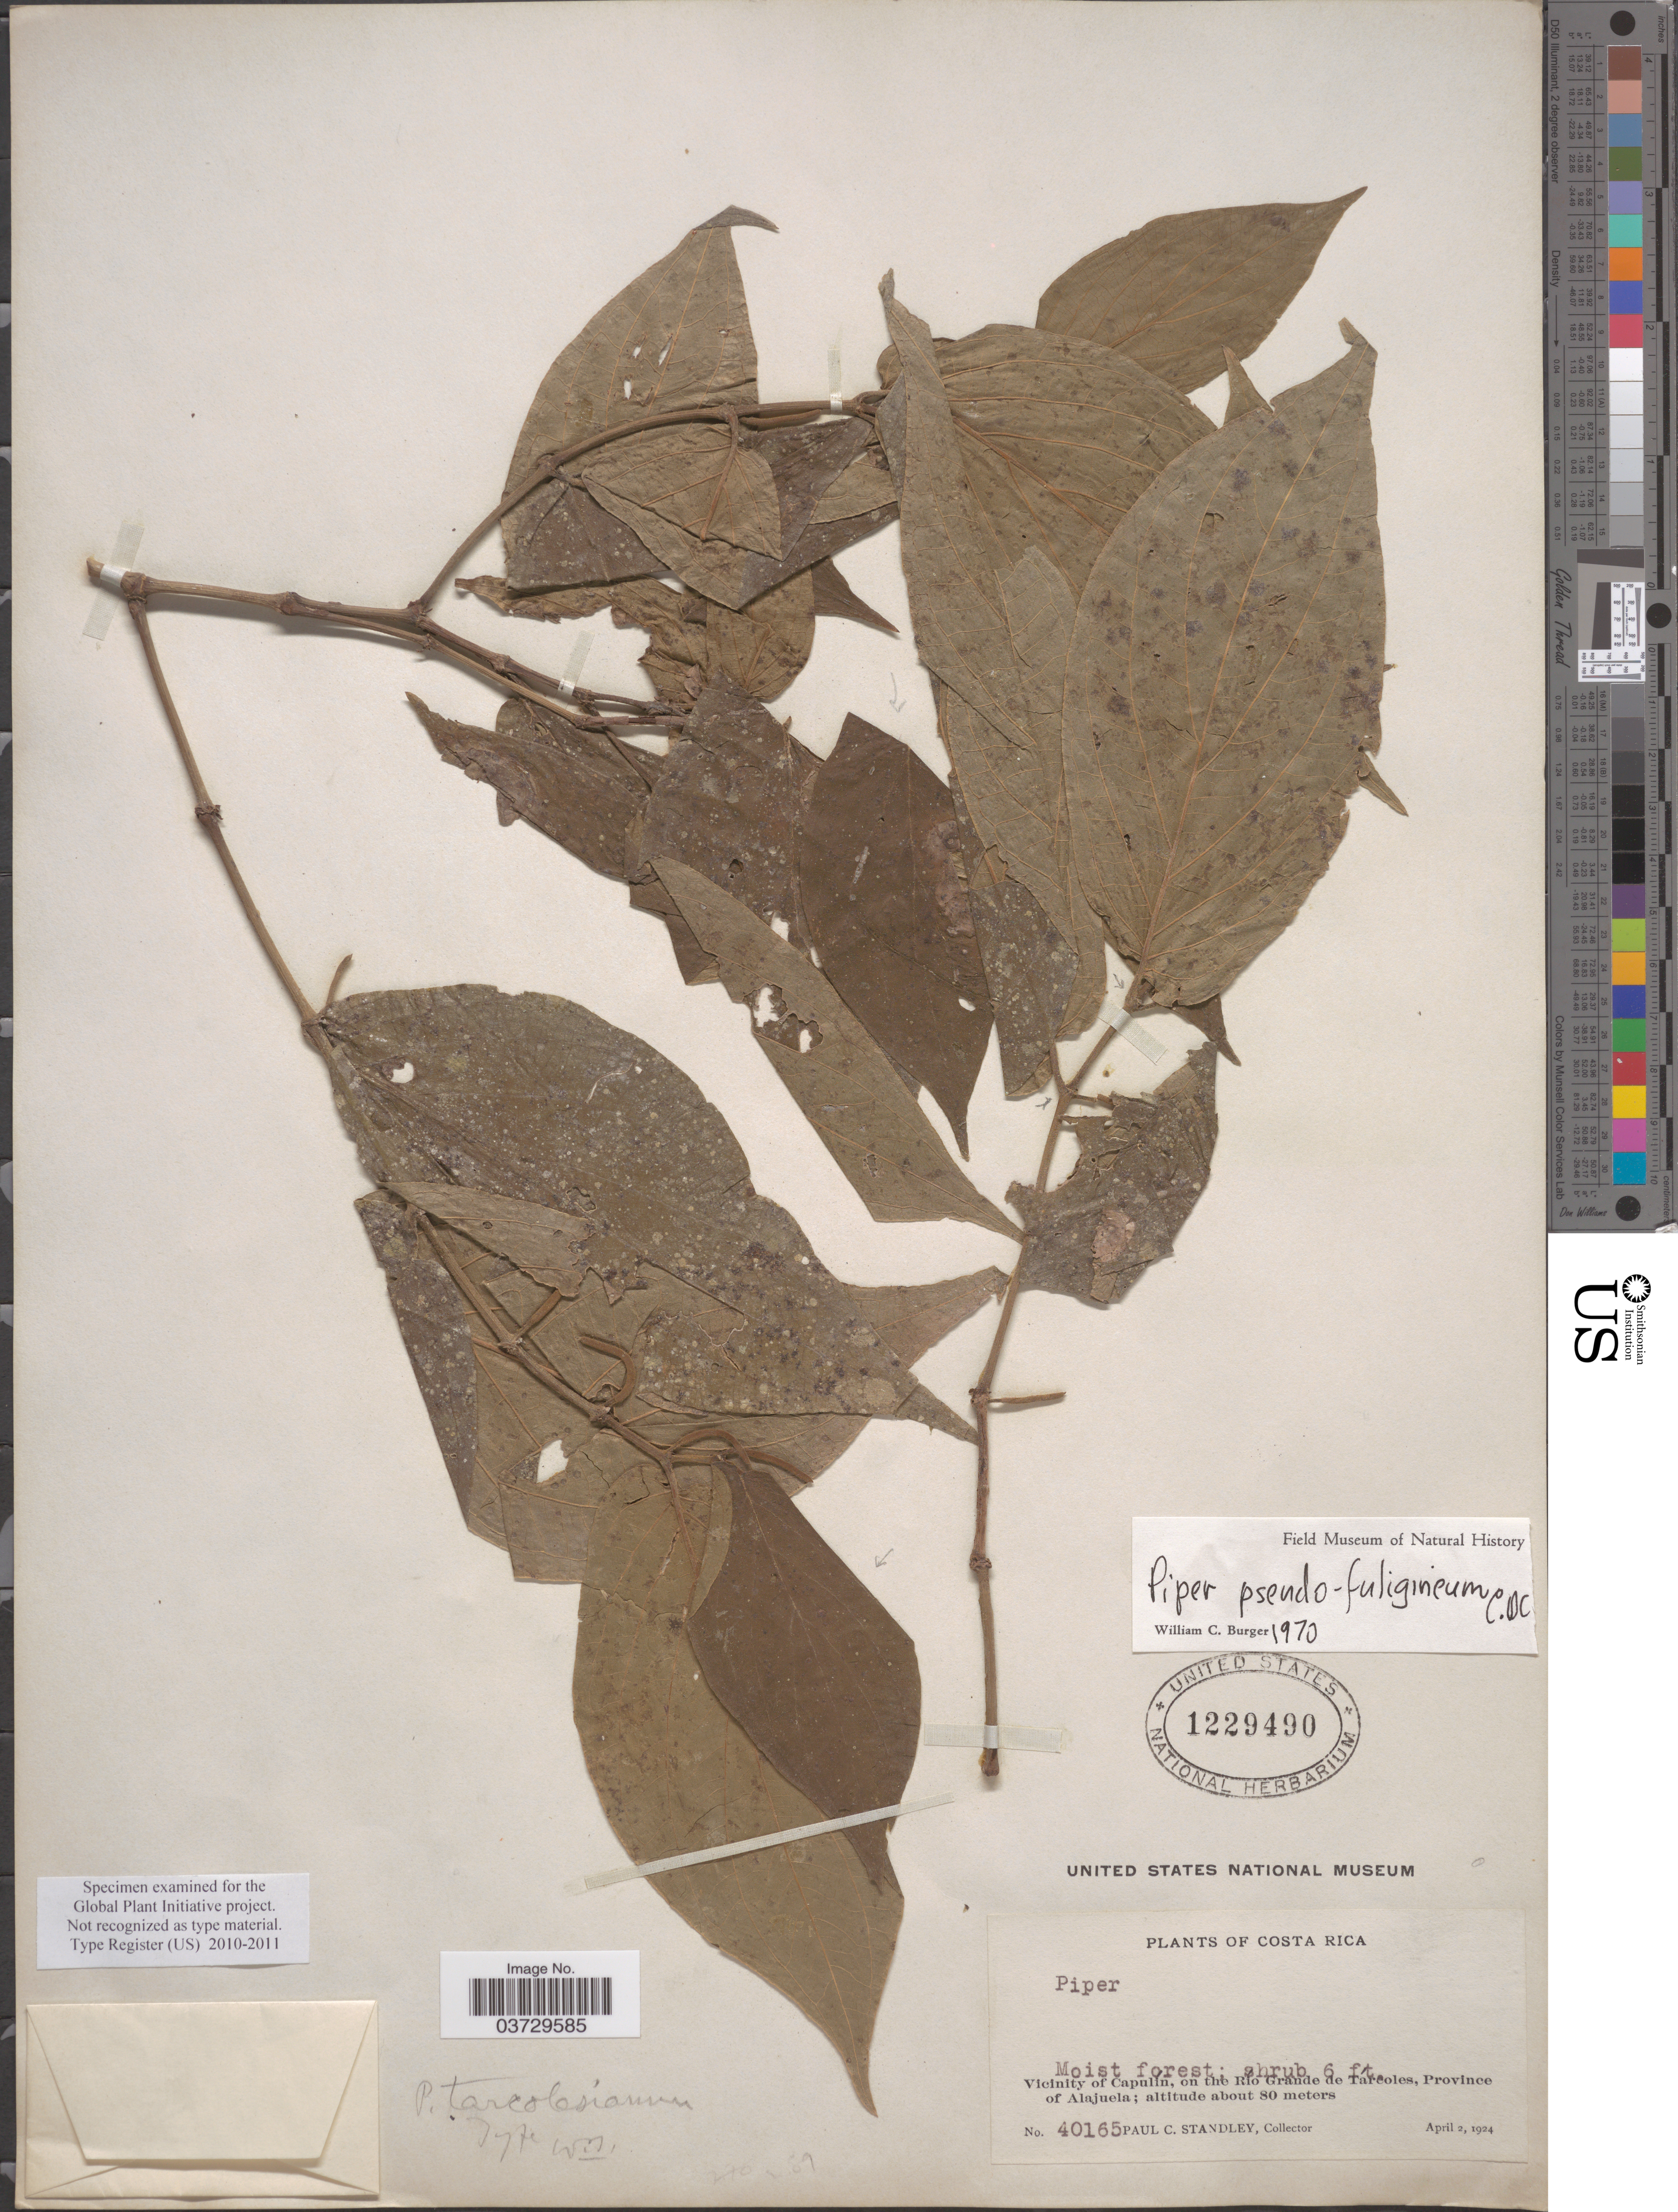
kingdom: Plantae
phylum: Tracheophyta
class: Magnoliopsida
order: Piperales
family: Piperaceae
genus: Piper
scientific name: Piper pseudofuligineum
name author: C. DC.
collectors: P. C. Standley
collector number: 40165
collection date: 1924-04-02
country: Costa Rica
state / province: Alajuela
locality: Vicinity of Capulin, on the Rio Grande de Tarcoles.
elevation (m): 80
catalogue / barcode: US 1229490